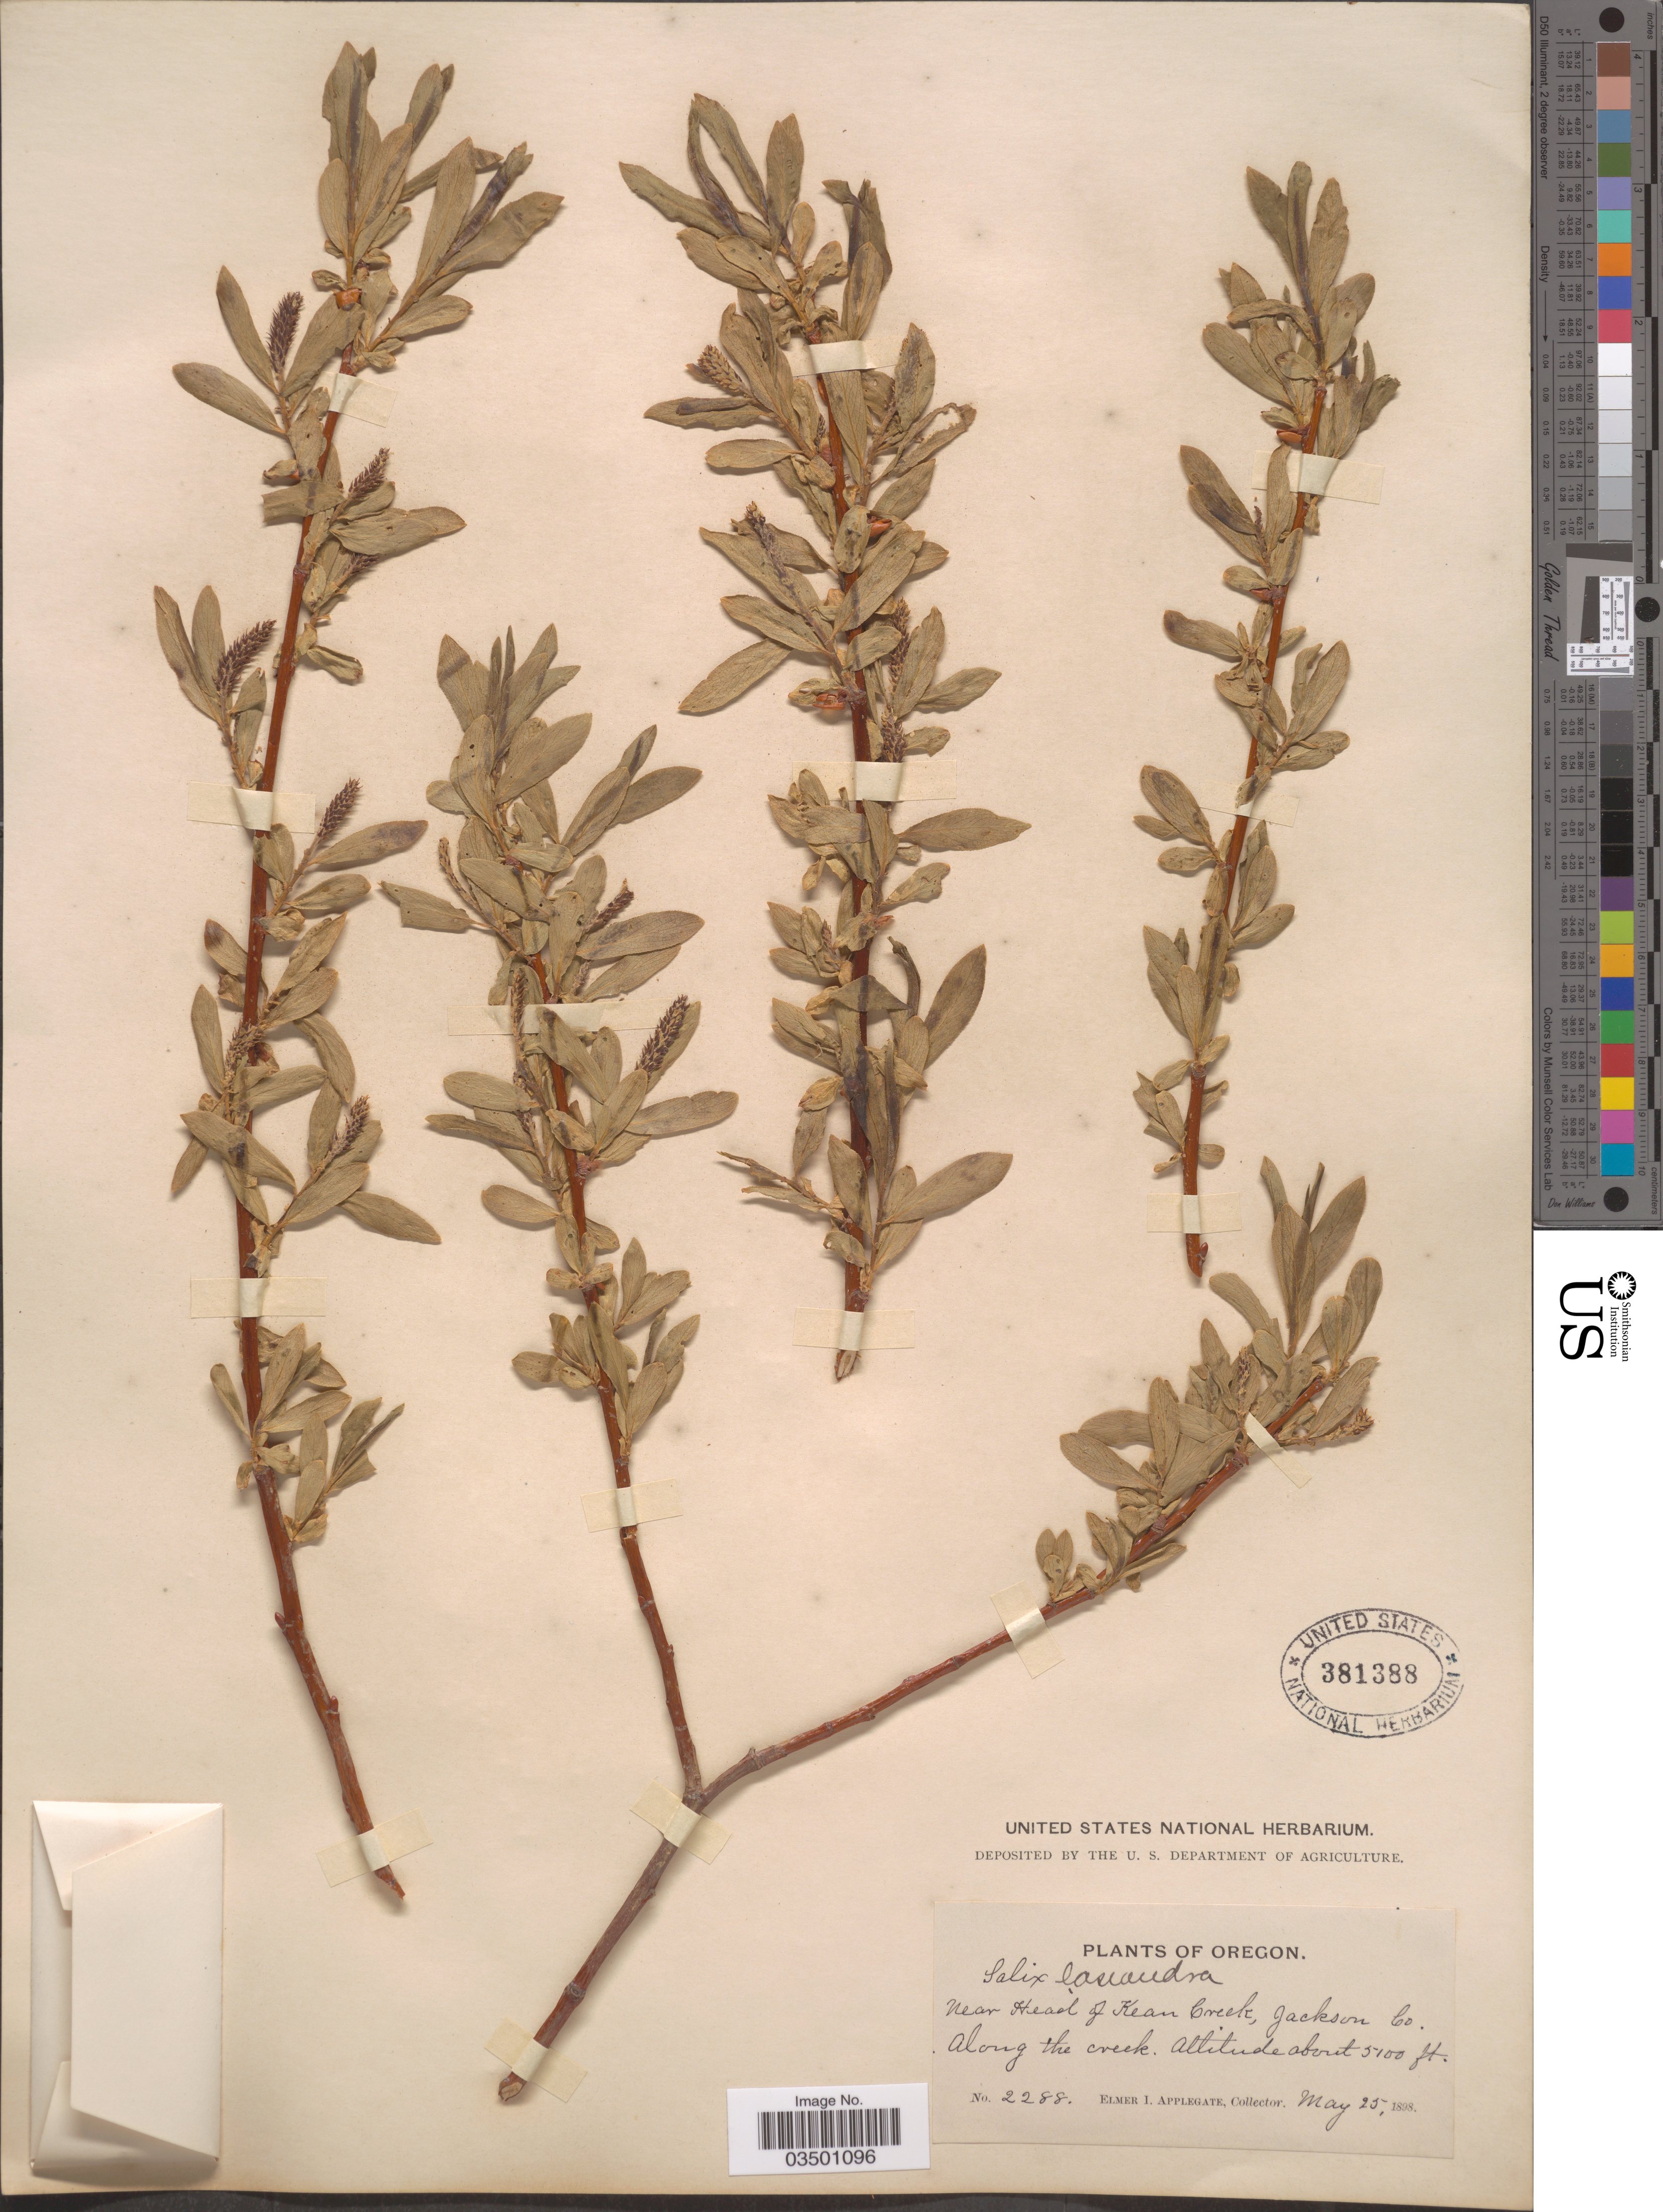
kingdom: Plantae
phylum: Tracheophyta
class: Magnoliopsida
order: Malpighiales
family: Salicaceae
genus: Salix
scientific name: Salix lasiandra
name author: Benth.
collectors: E. I. Applegate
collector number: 2288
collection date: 1898-05-25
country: United States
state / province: Oregon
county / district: Jackson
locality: Near Head of Kean Creek, Jackson Co. Along the creek.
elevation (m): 1554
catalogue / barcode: US 381388